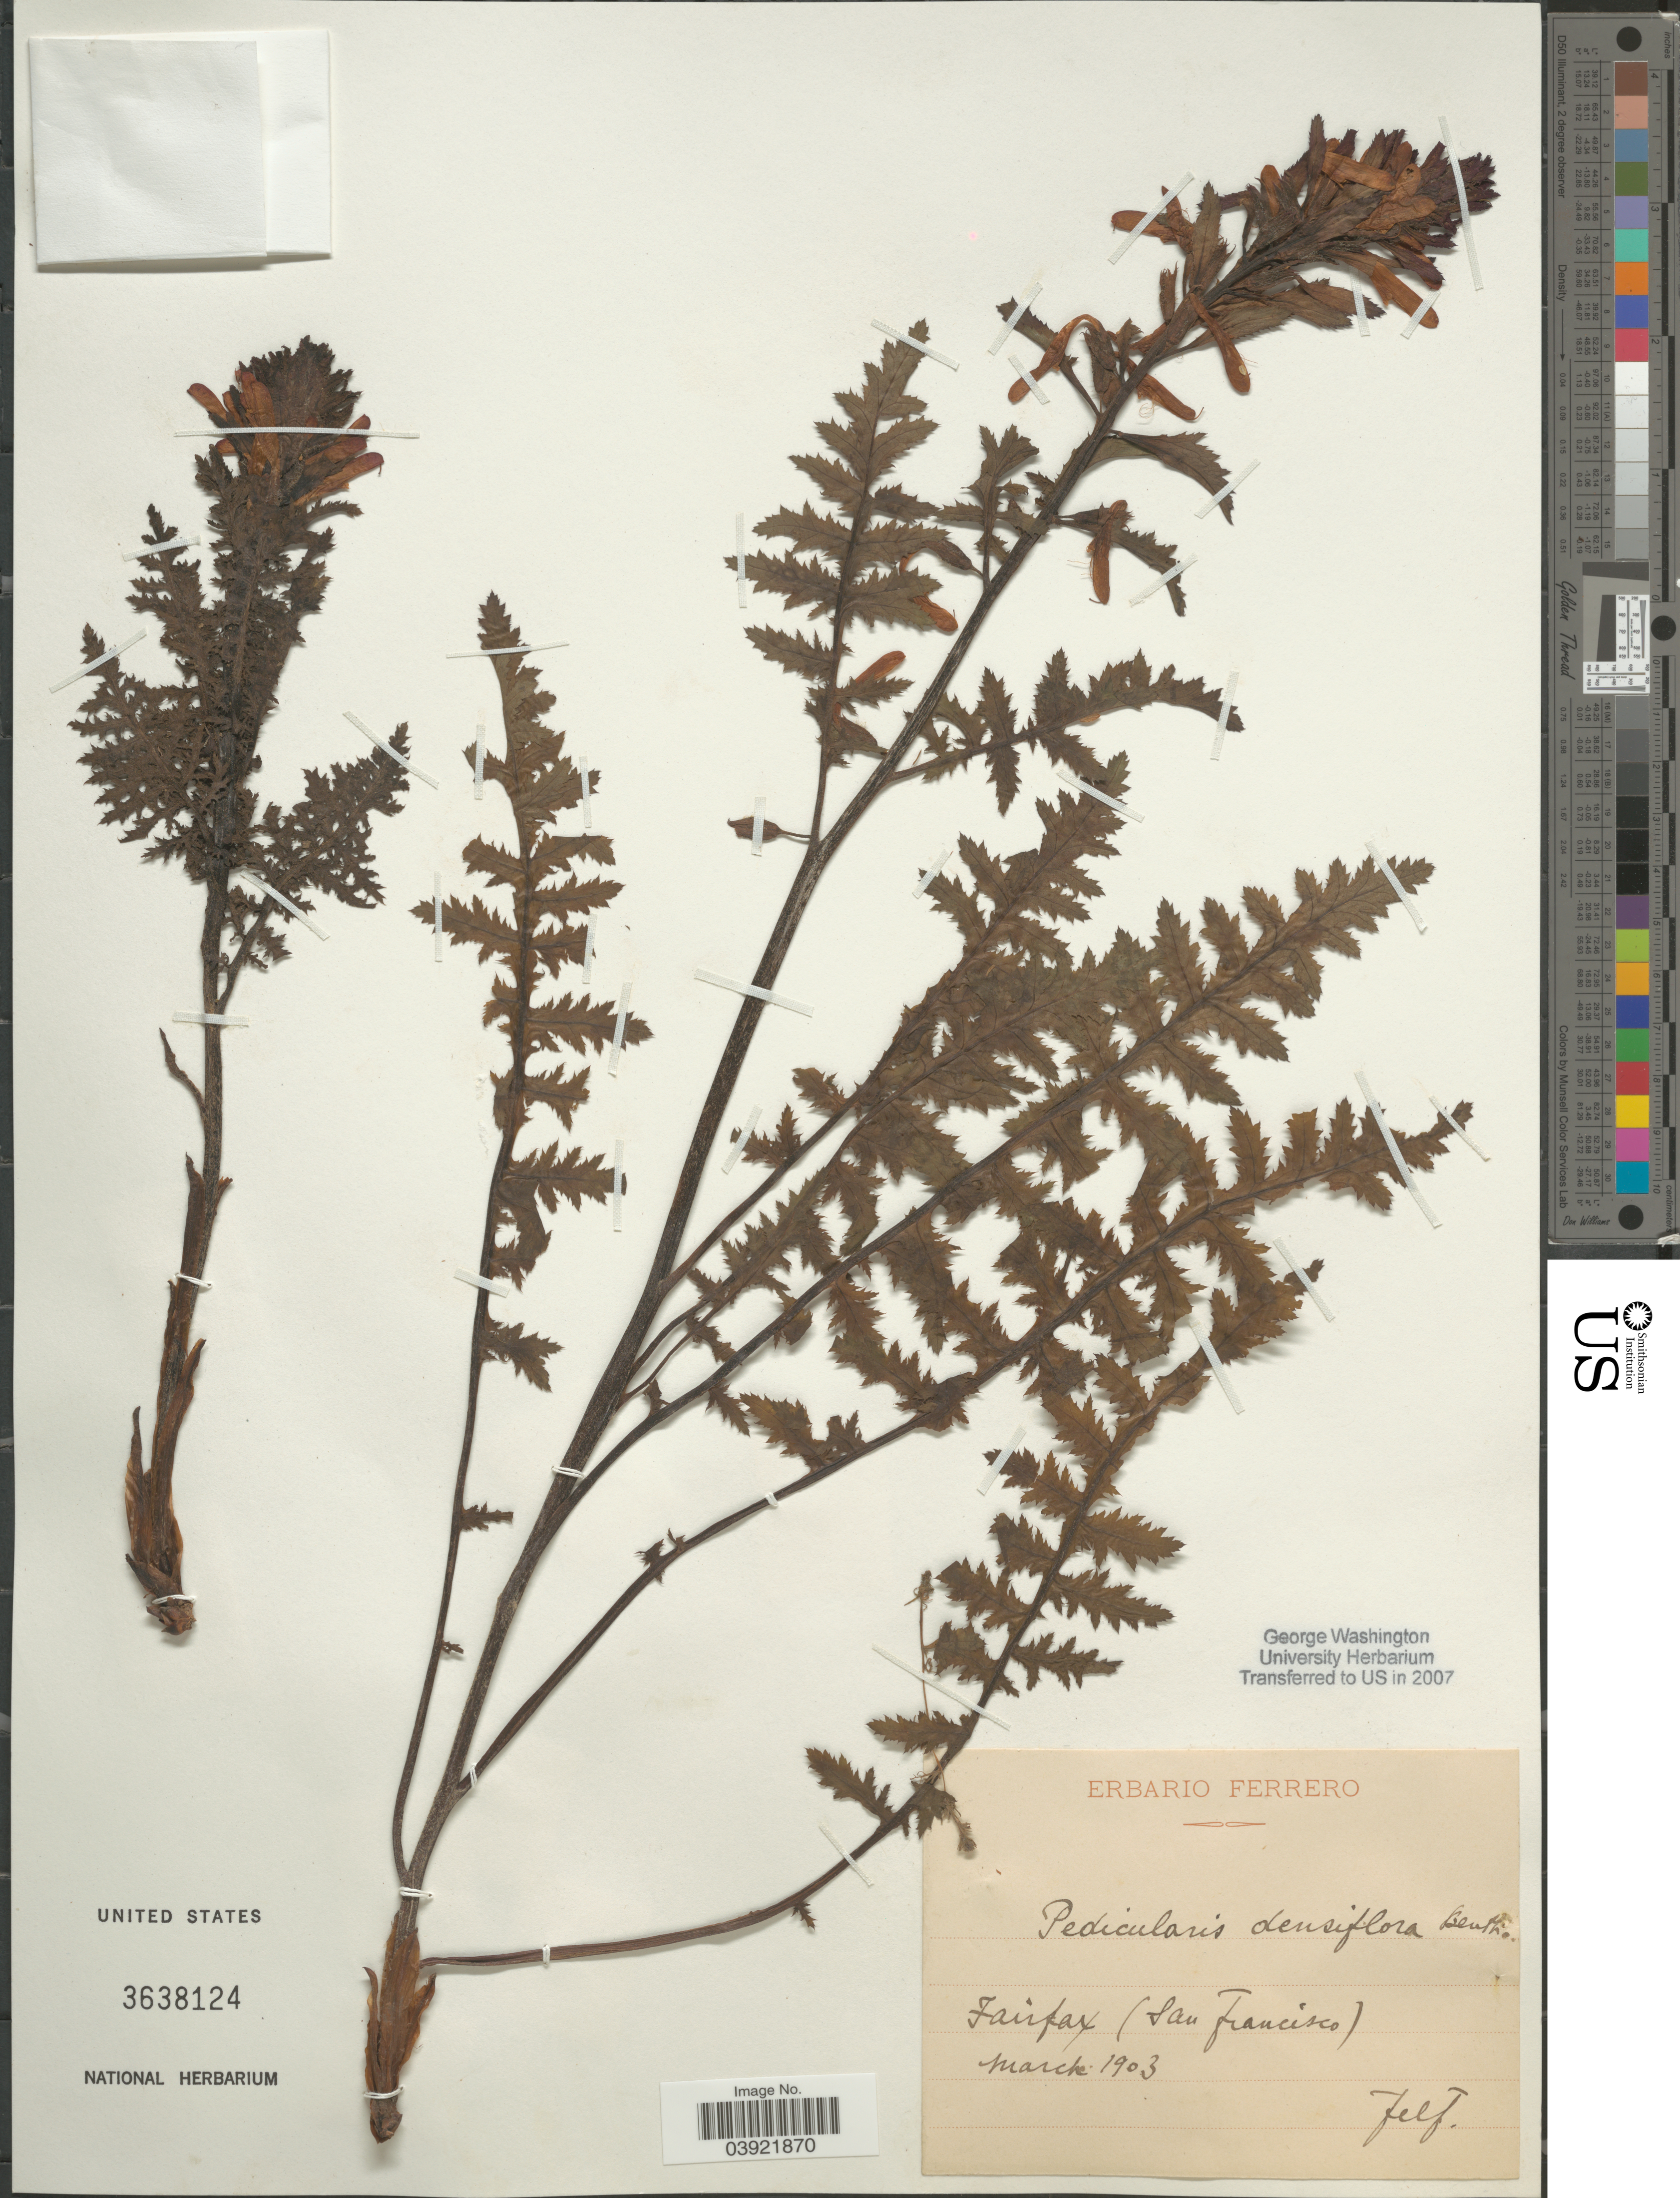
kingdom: Plantae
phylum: Tracheophyta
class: Magnoliopsida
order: Lamiales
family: Orobanchaceae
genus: Pedicularis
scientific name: Pedicularis densiflora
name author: Benth.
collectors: F. Ferrero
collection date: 1903-03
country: United States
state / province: California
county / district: San Francisco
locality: Fairfax (San Francisco).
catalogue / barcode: US 3638124